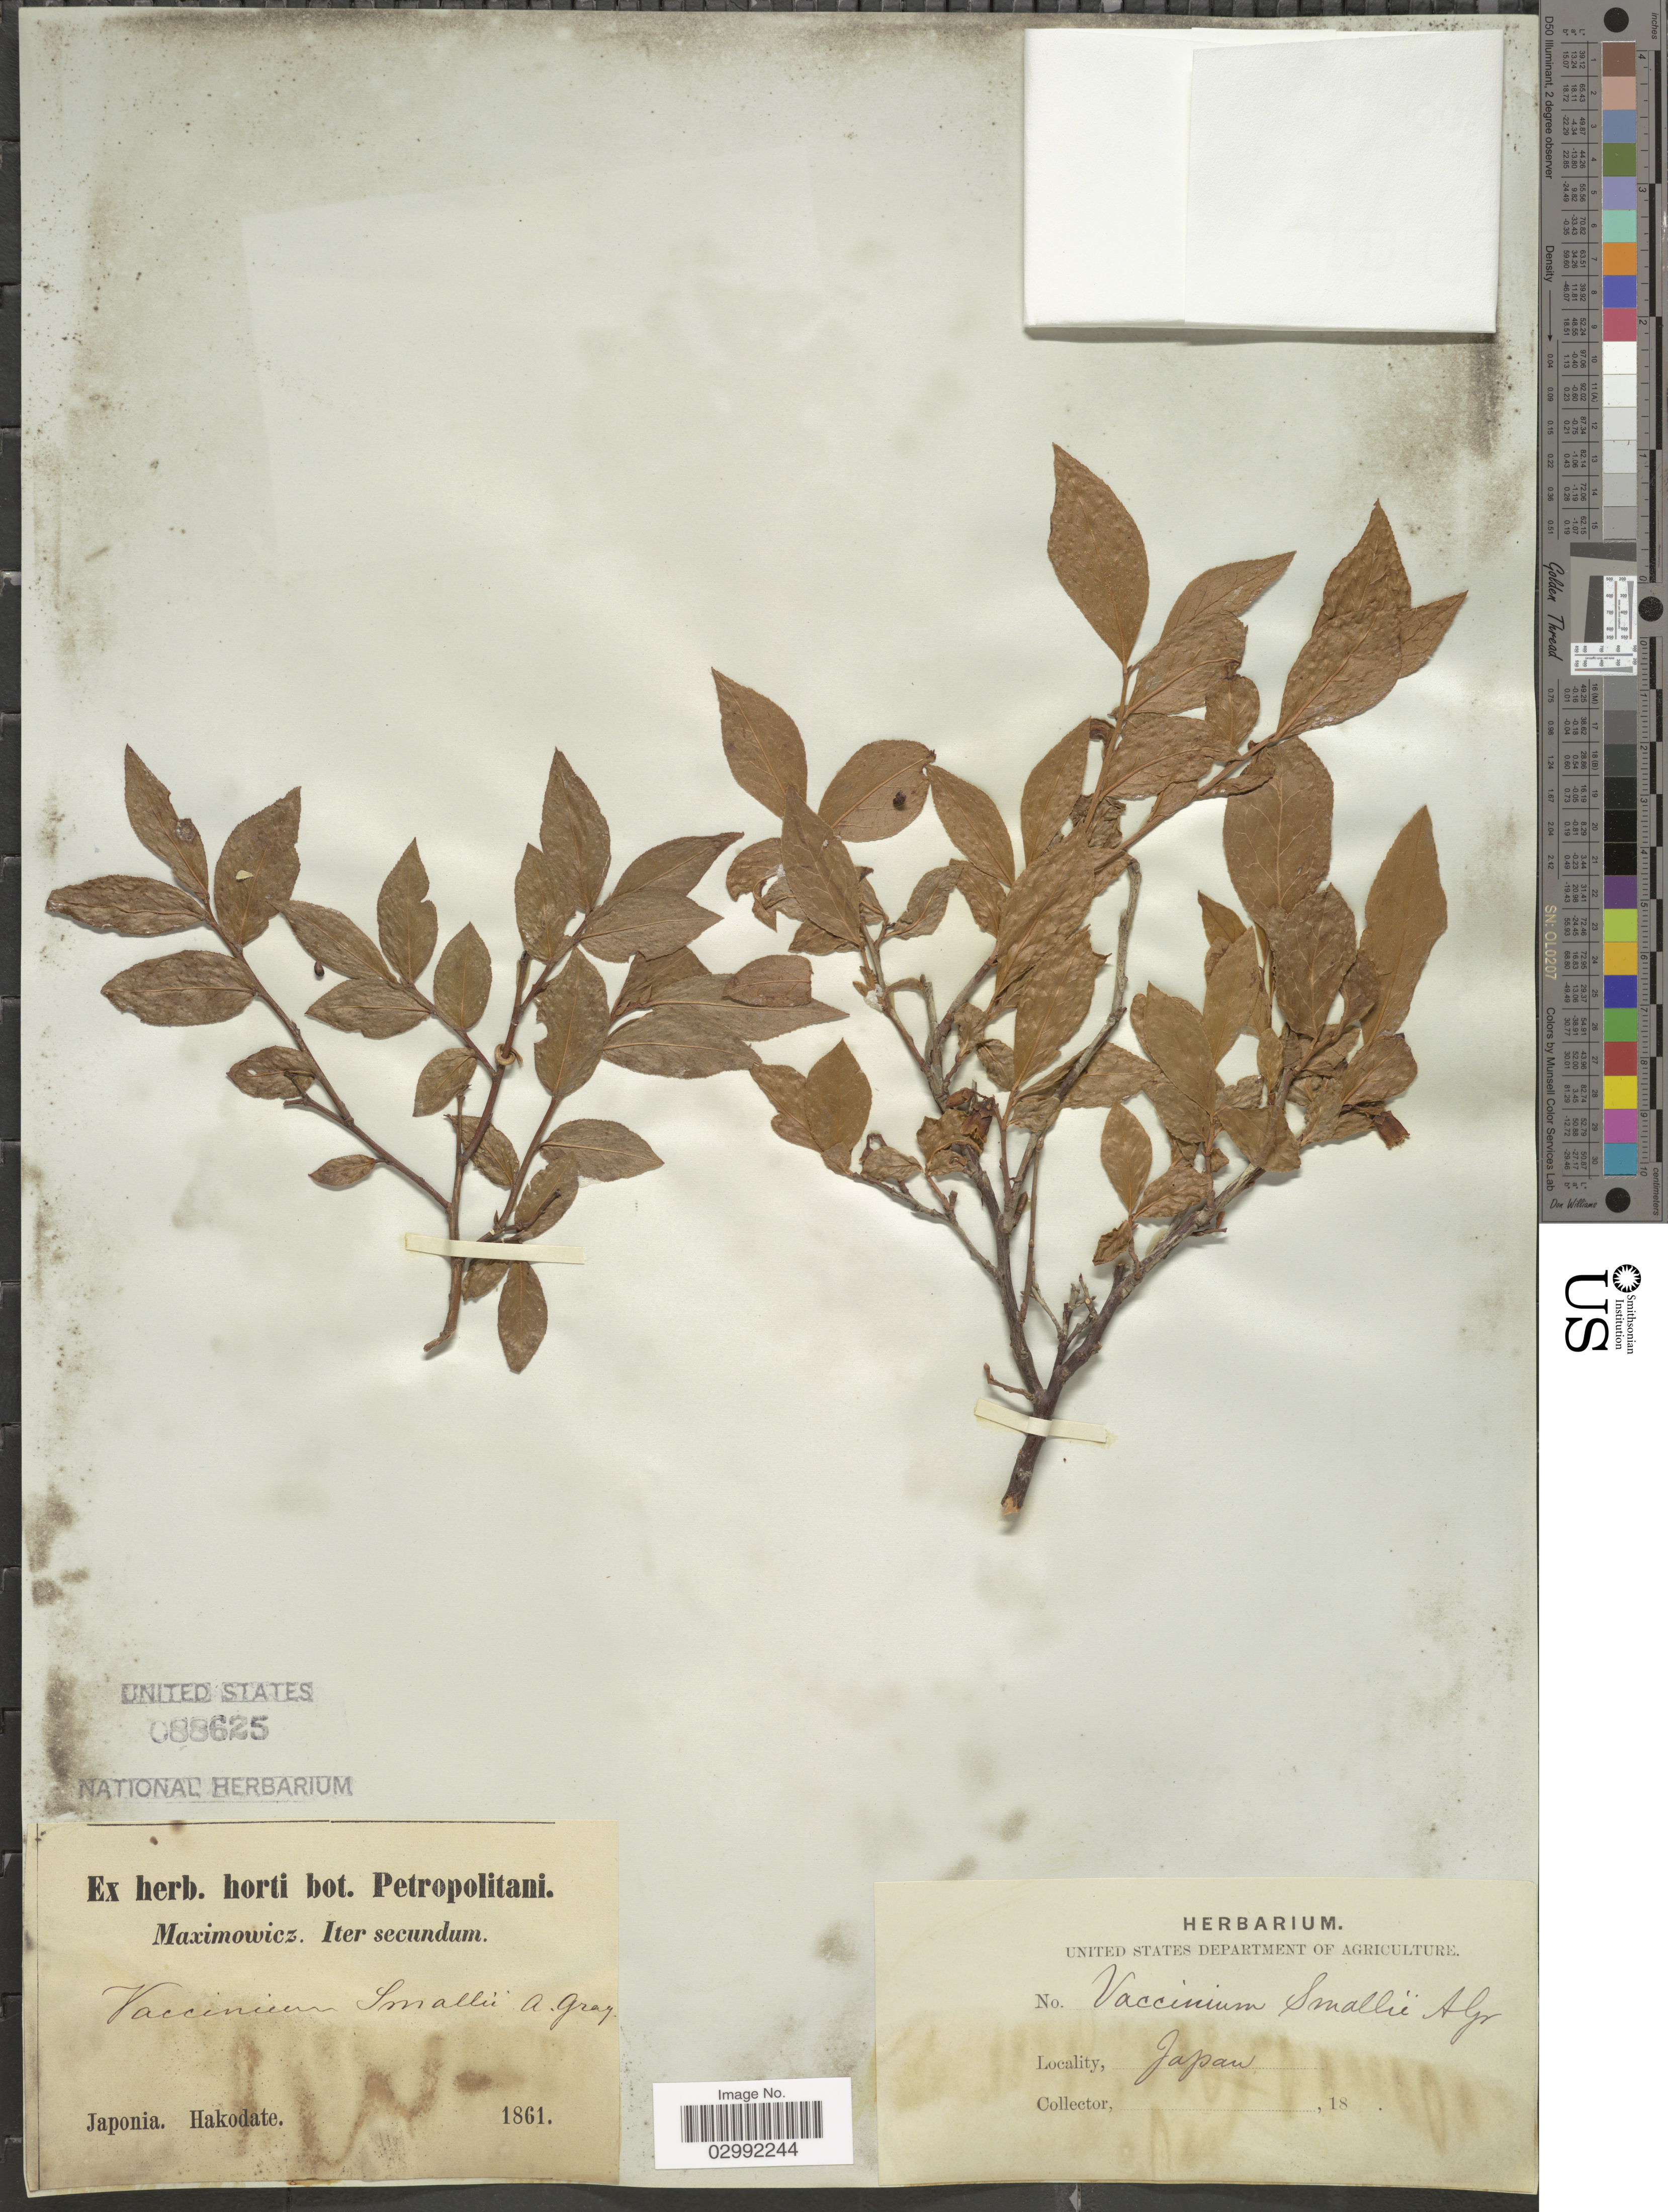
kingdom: Plantae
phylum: Tracheophyta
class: Magnoliopsida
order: Ericales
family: Ericaceae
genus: Vaccinium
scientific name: Vaccinium smallii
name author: A. Gray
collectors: -. Maximowicz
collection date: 1861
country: Japan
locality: Japonia. Hakodate.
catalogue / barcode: US 88625